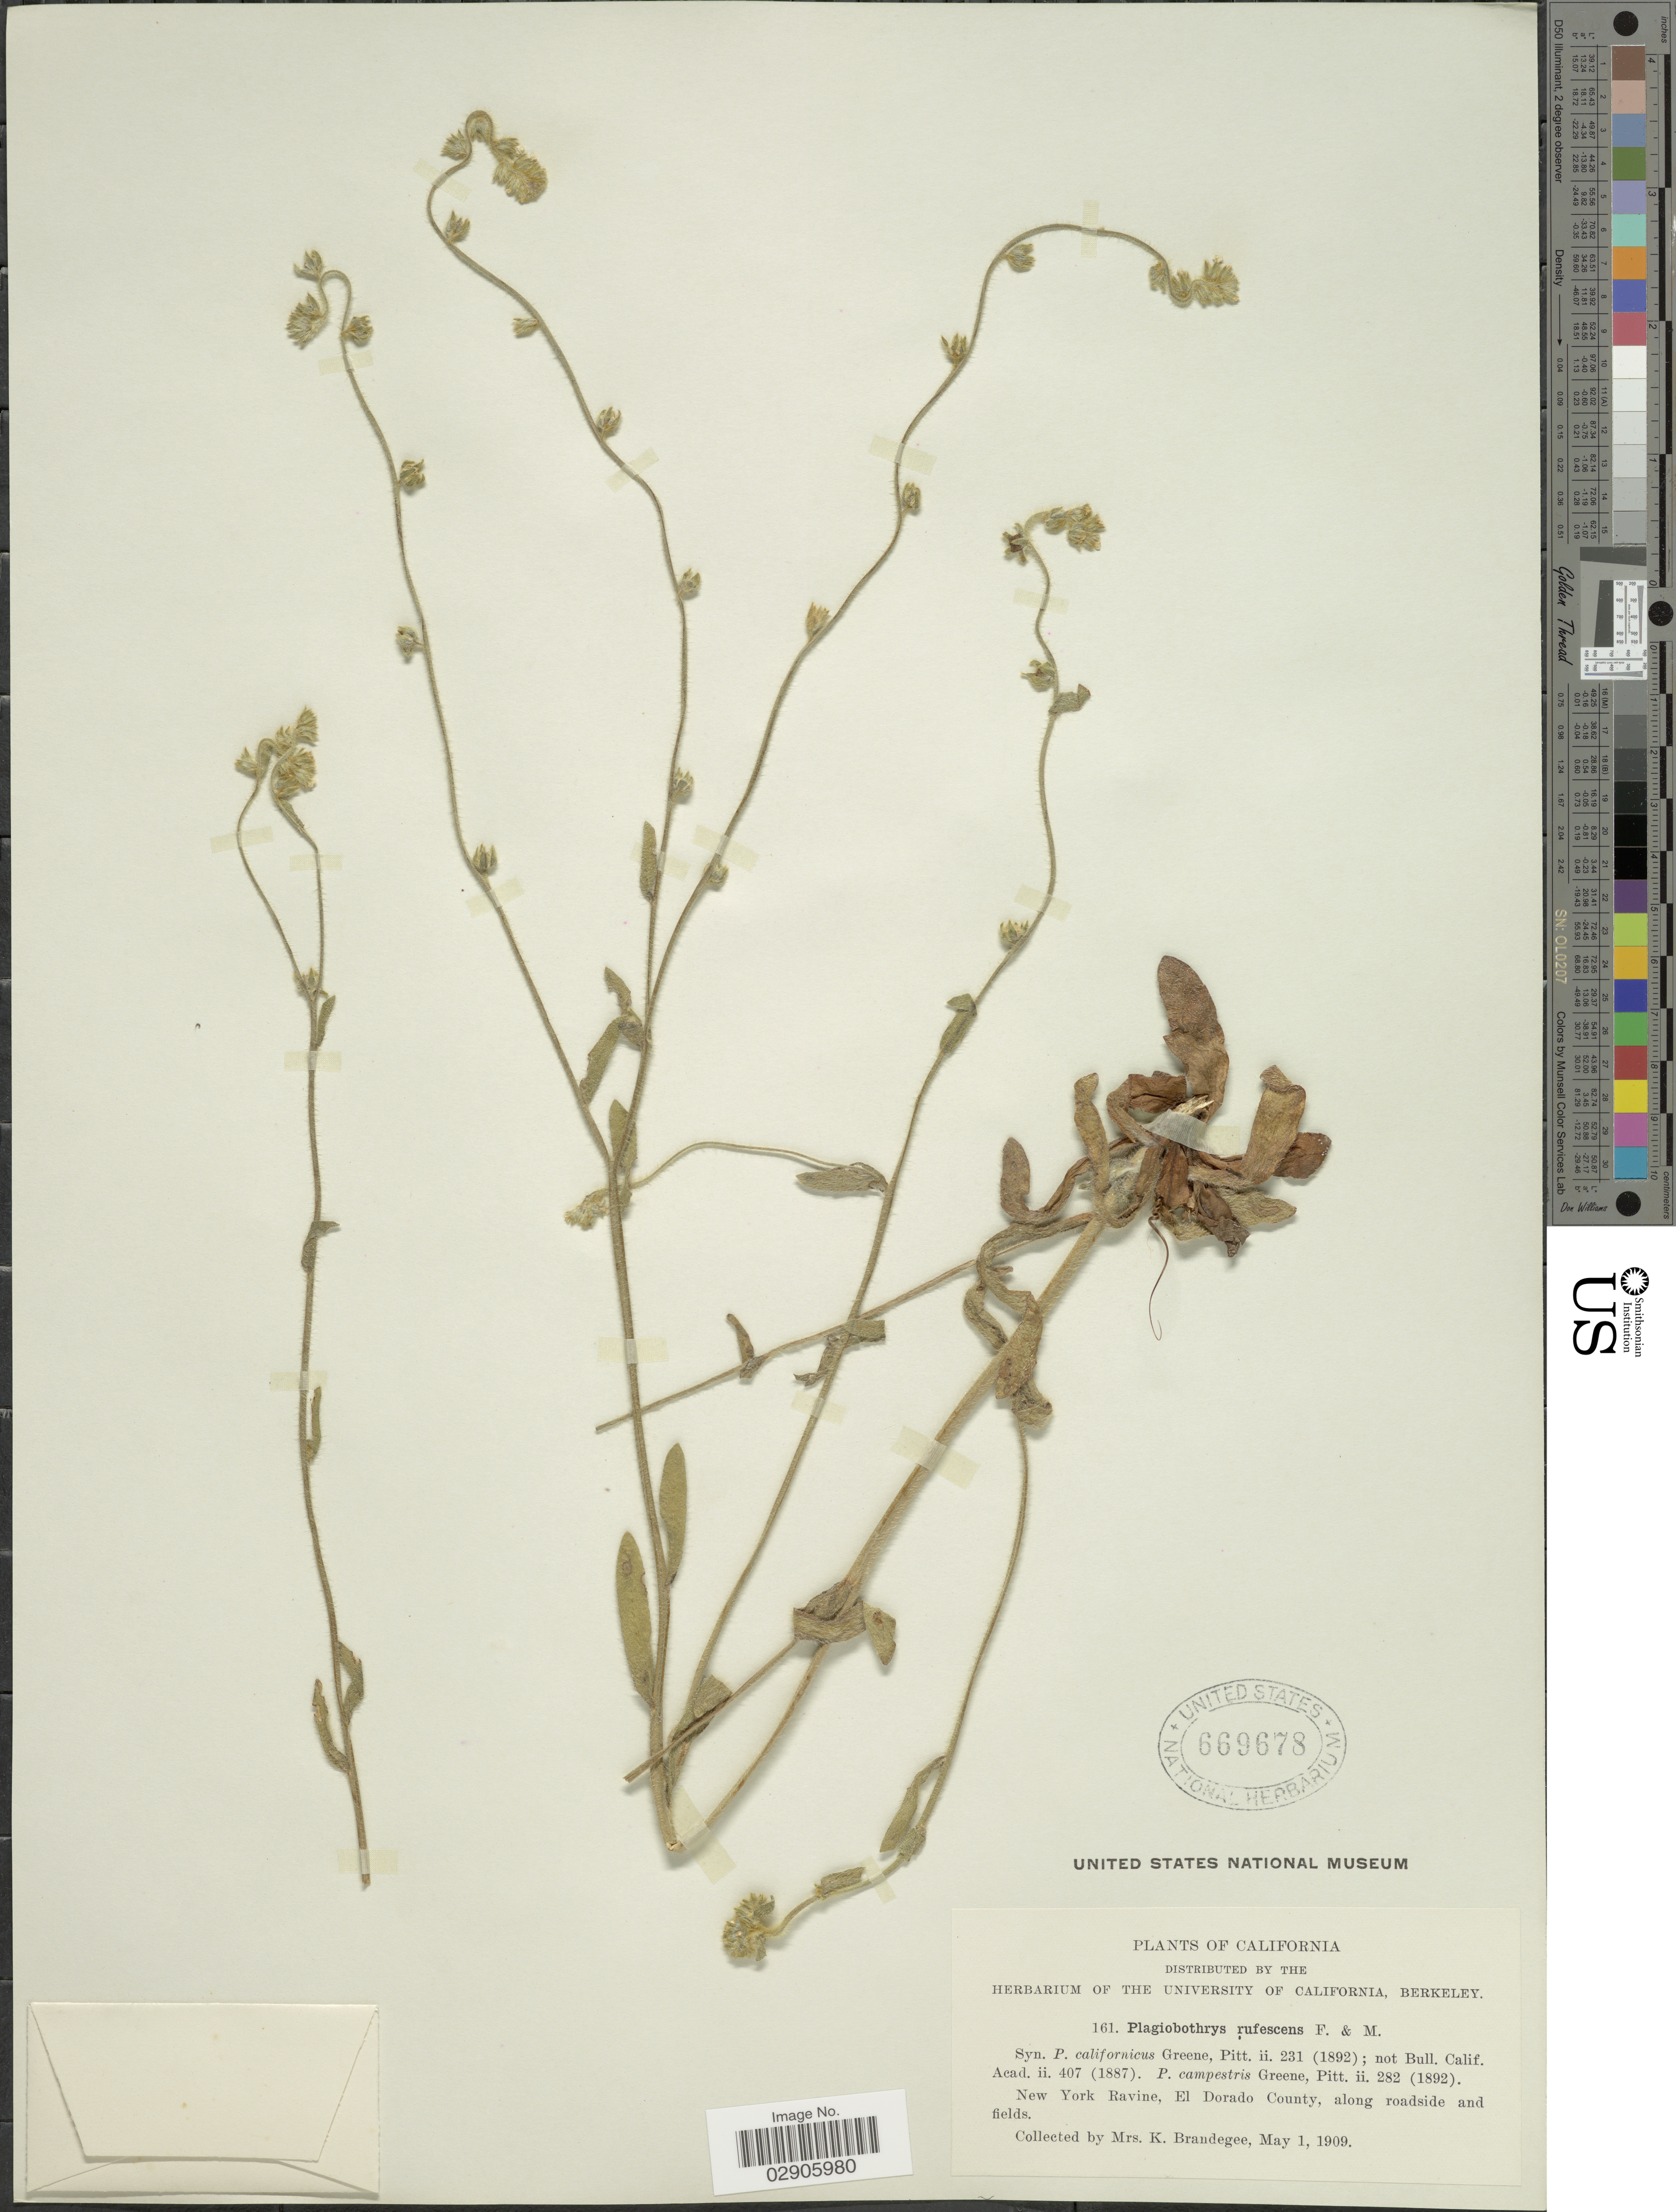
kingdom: Plantae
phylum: Tracheophyta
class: Magnoliopsida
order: Boraginales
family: Boraginaceae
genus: Plagiobothrys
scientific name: Plagiobothrys rufescens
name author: Fisch. & C.A. Mey.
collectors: M. K. Brandegee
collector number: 161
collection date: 1909-05-01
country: United States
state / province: California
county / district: El Dorado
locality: New York Ravine, El Dorado County, along roadside and fields.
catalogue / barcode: US 669678